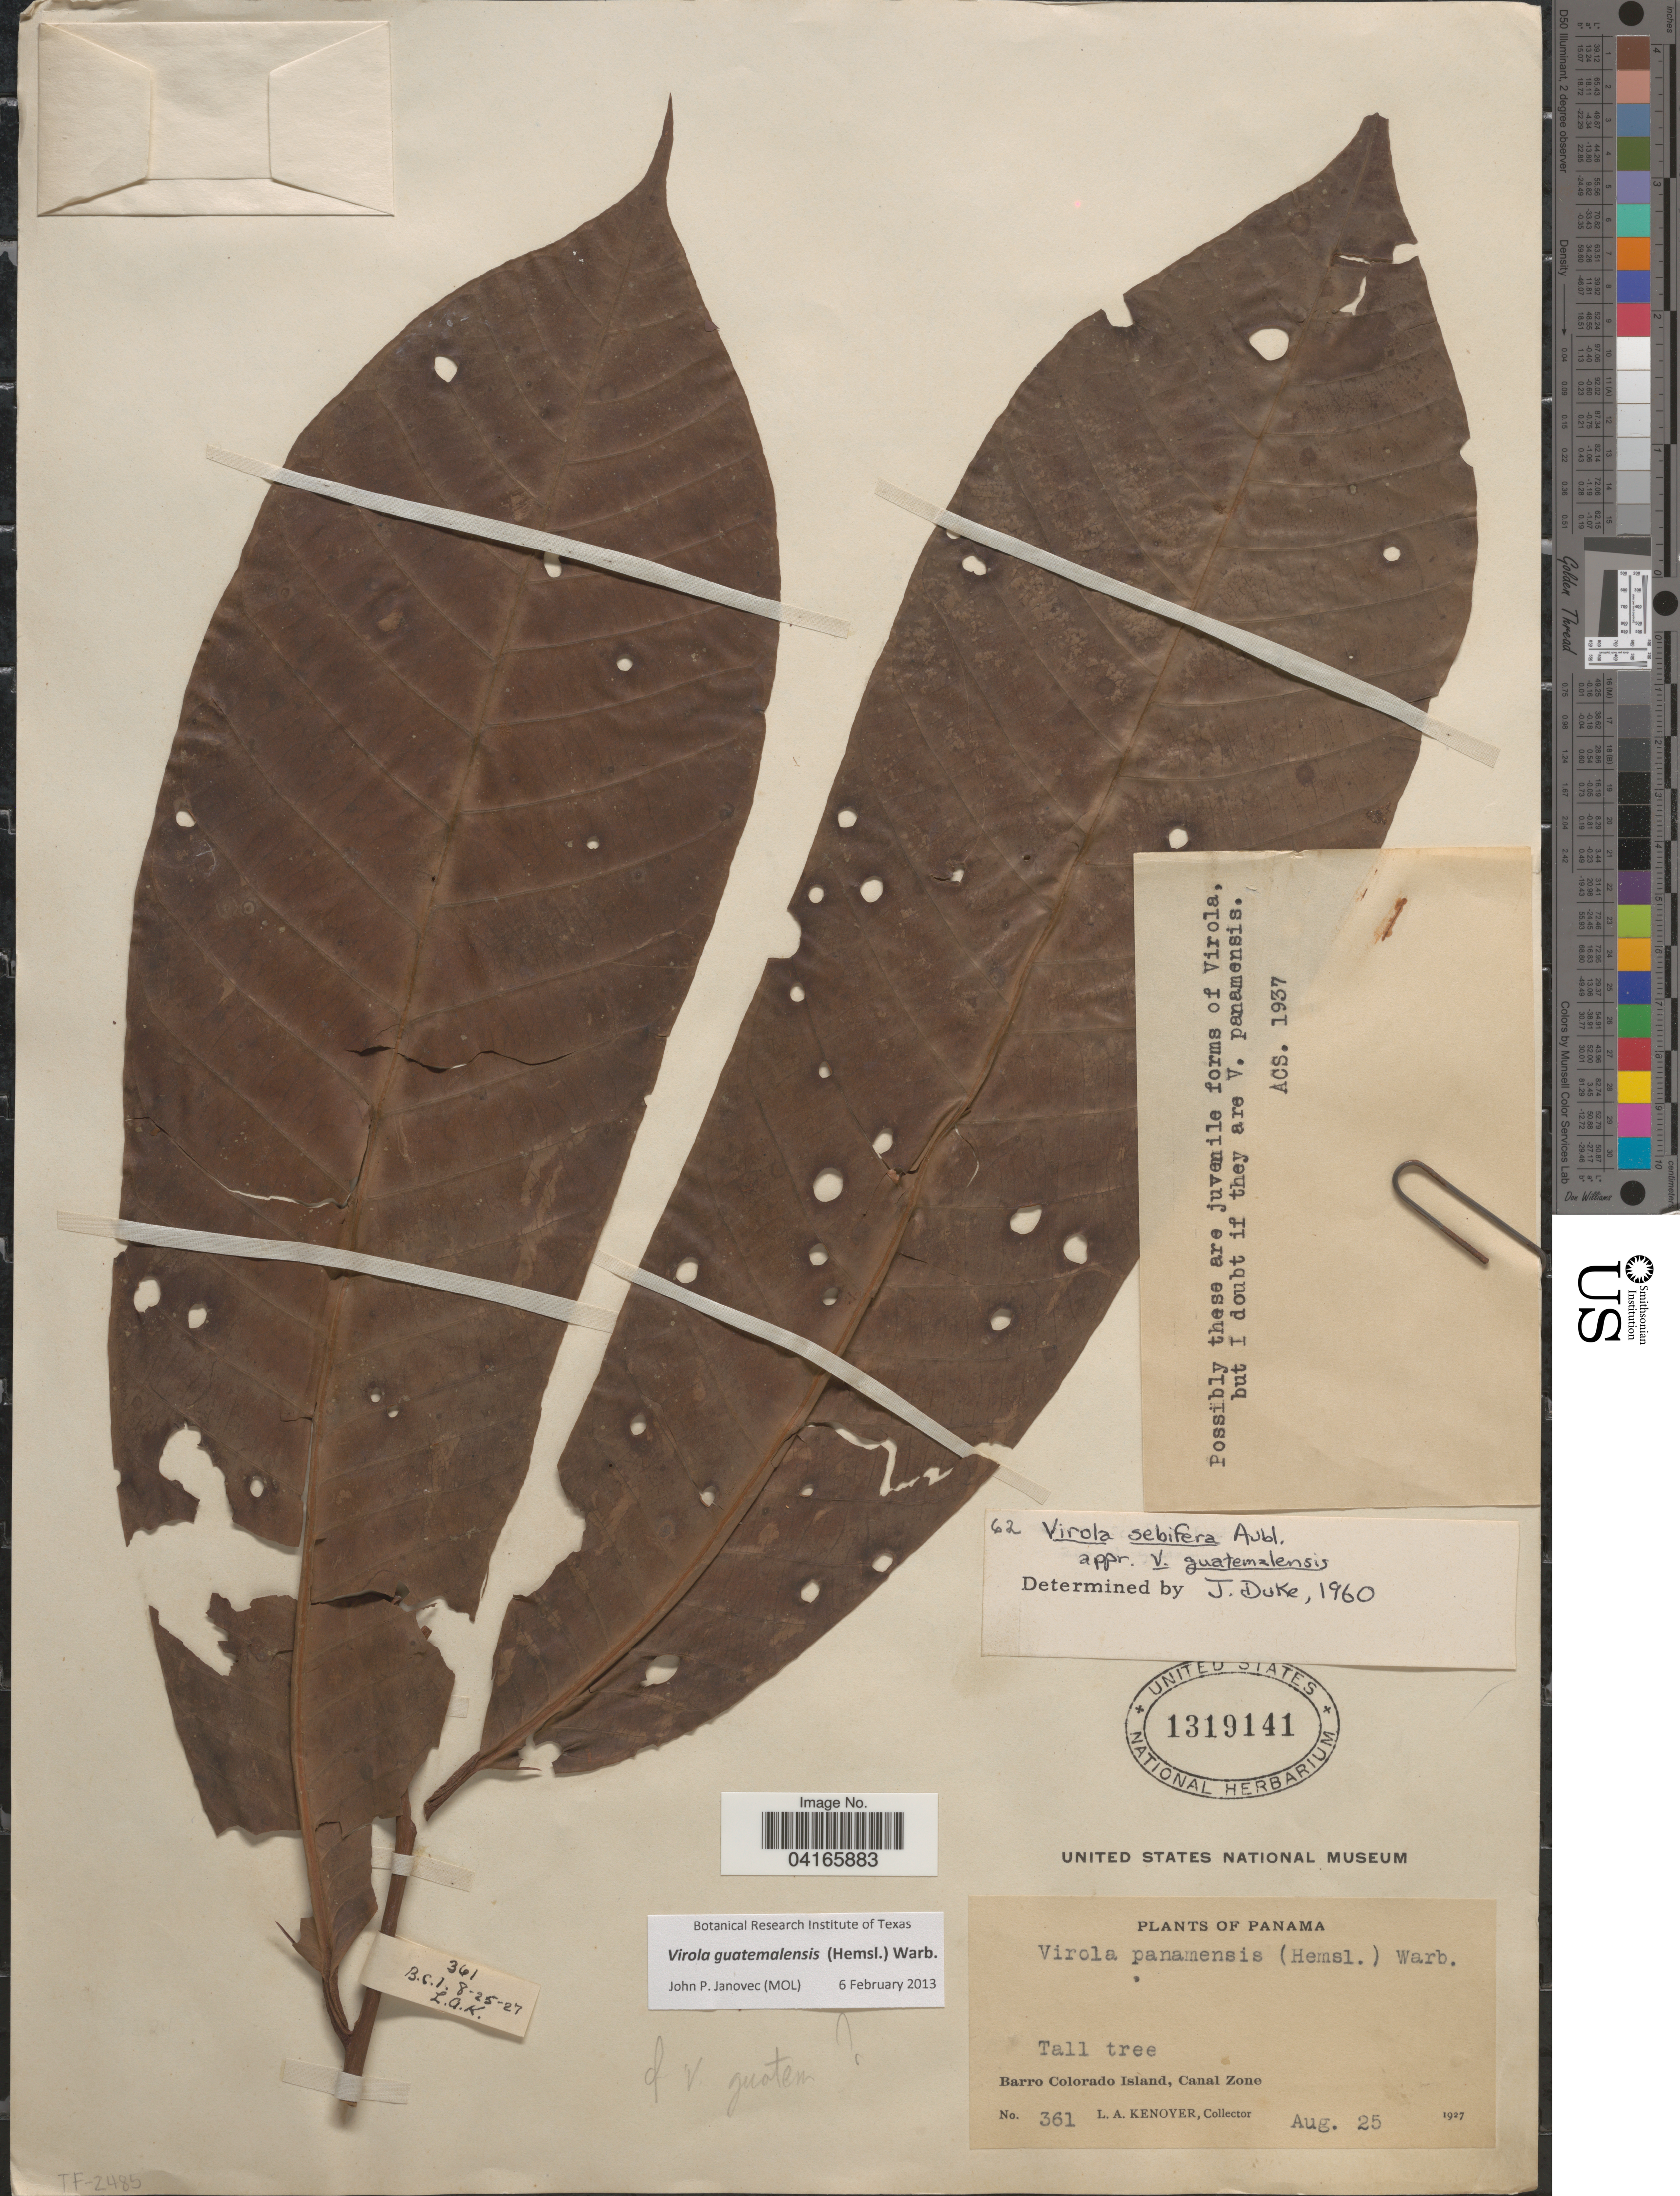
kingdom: Plantae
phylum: Tracheophyta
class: Magnoliopsida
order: Magnoliales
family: Myristicaceae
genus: Virola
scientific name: Virola guatemalensis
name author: (Hemsl.) Warb.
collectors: L. A. Kenoyer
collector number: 361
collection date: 1927-08-25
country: Panama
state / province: Panamá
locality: Barro Colorado Island, Canal Zone.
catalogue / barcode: US 1319141